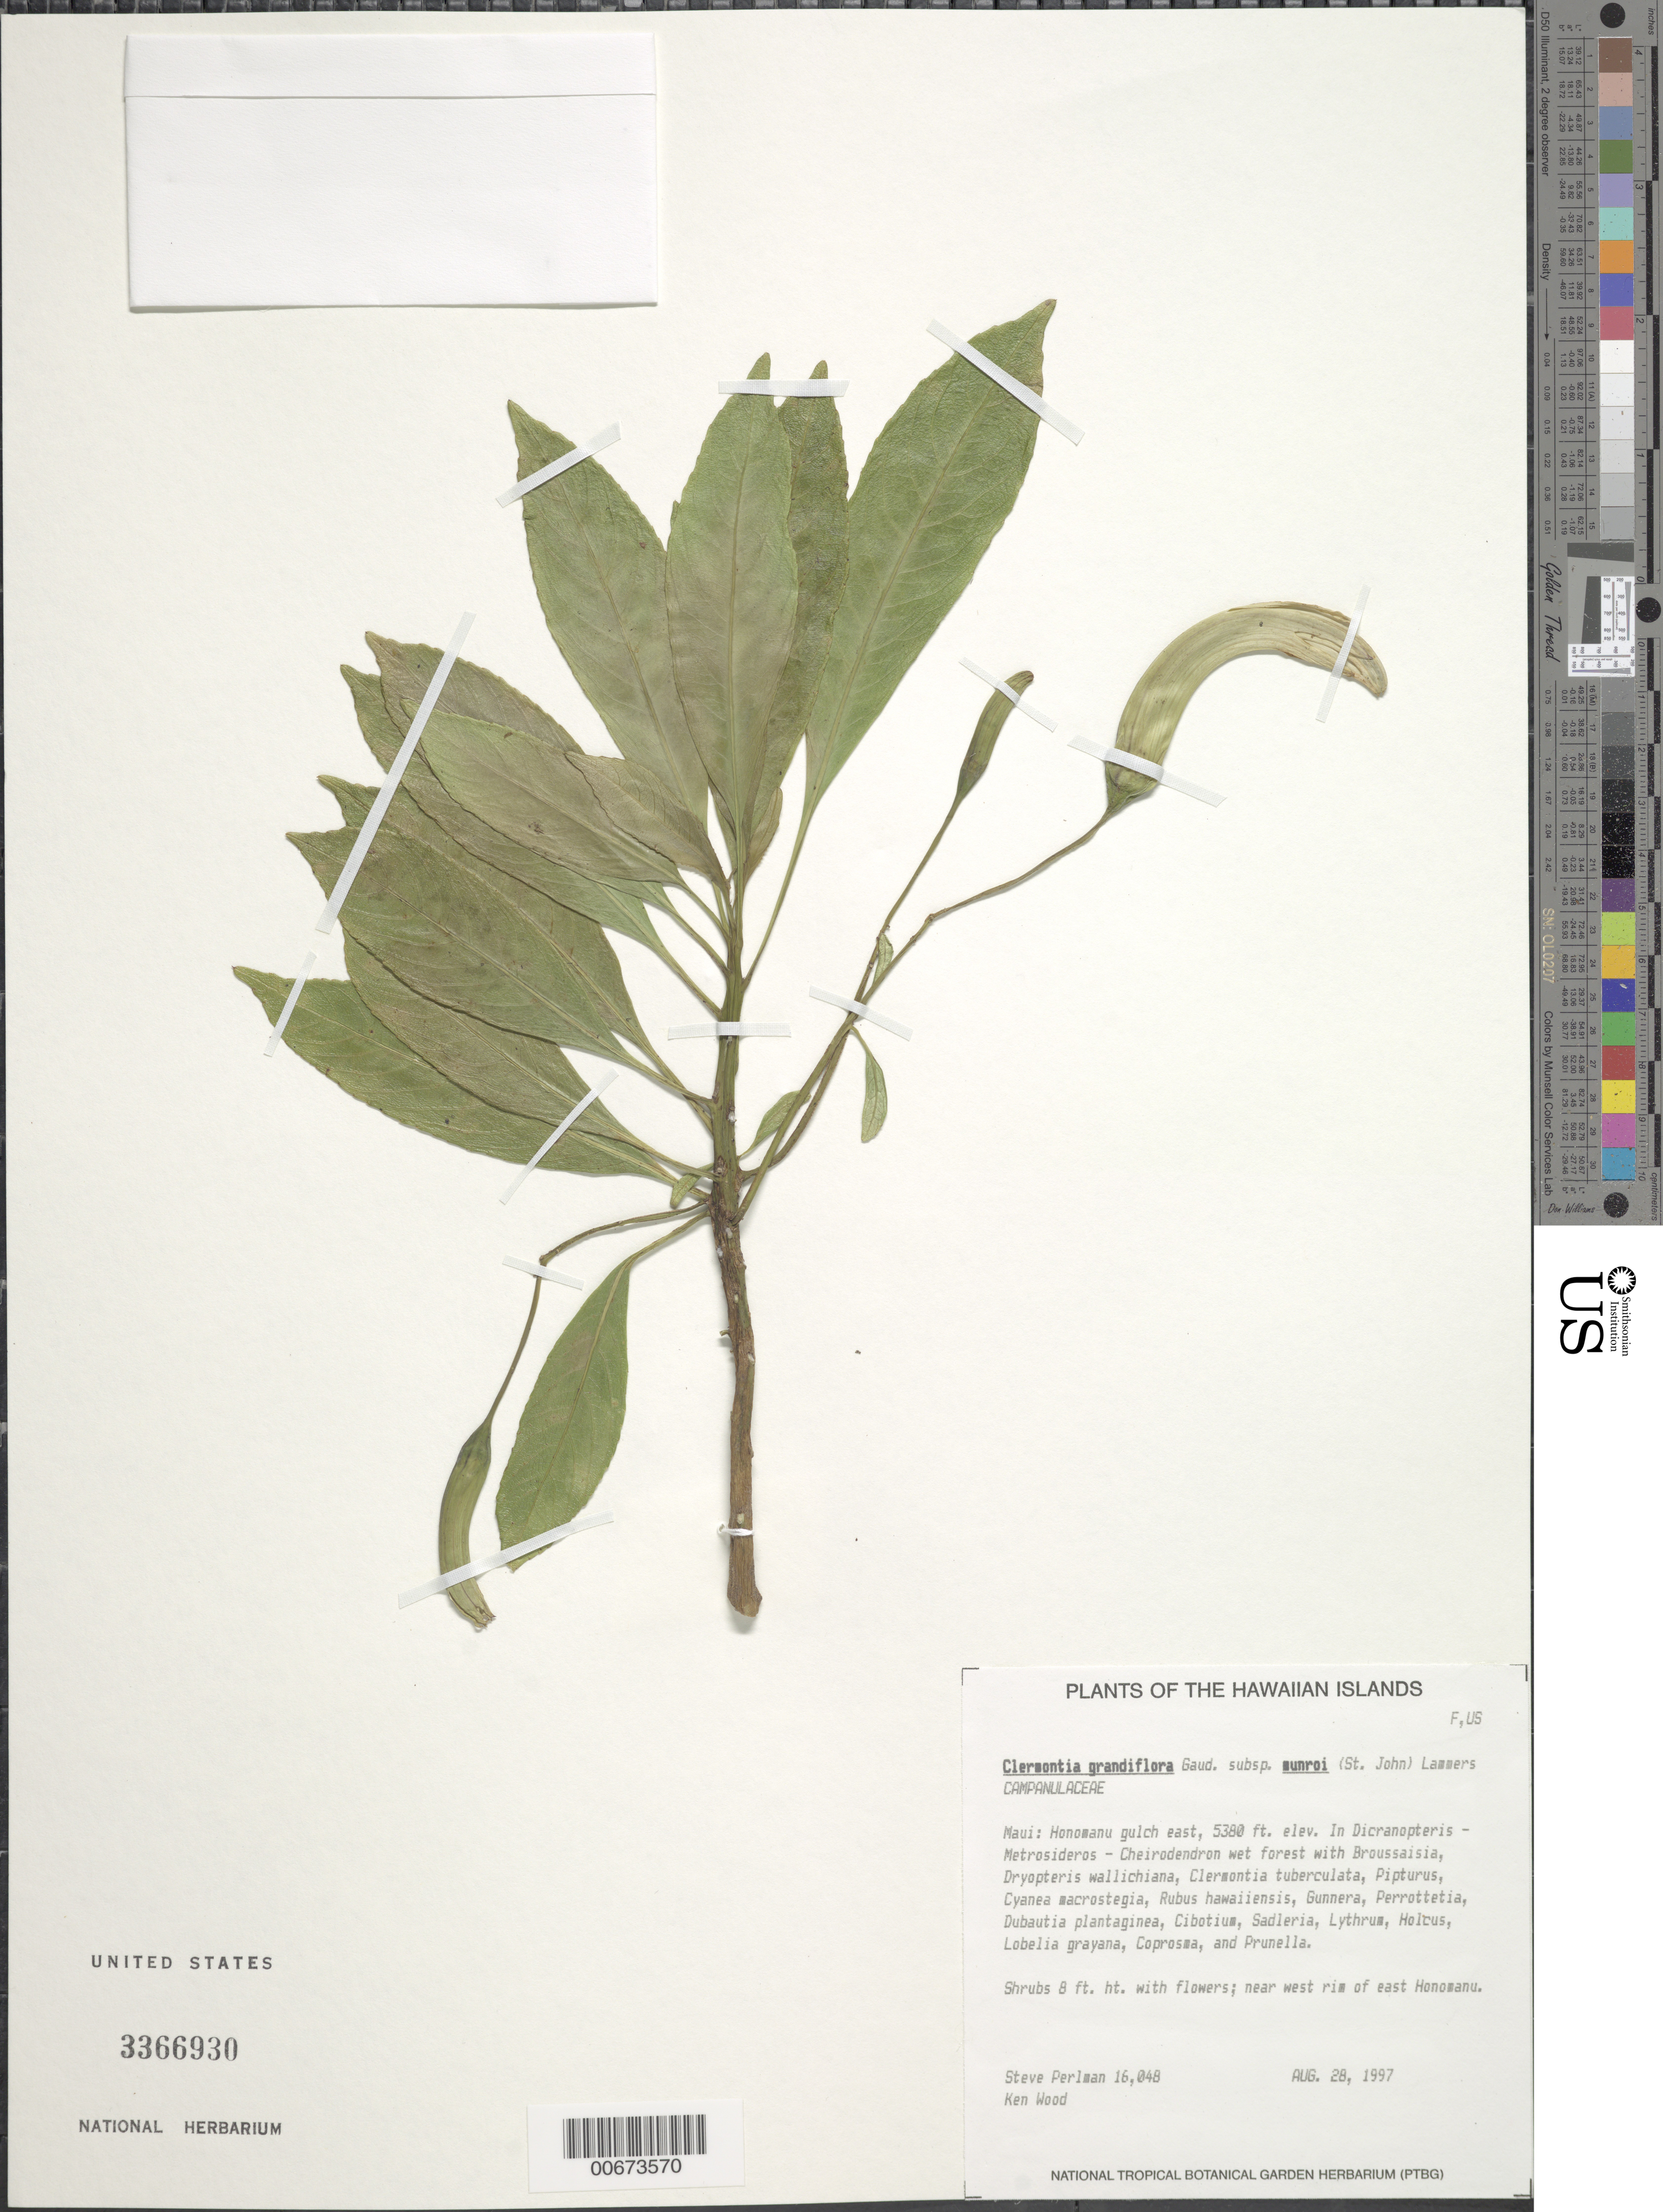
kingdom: Plantae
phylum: Tracheophyta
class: Magnoliopsida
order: Asterales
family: Campanulaceae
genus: Clermontia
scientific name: Clermontia grandiflora subsp. munroi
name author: Gaudich.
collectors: S. P. Perlman & K. Wood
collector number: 16048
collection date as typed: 28 Aug 1997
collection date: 1997-08-28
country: United States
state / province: Hawaii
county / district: Maui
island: Maui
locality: Honomanu gulch east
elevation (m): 1640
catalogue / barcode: US 3366930